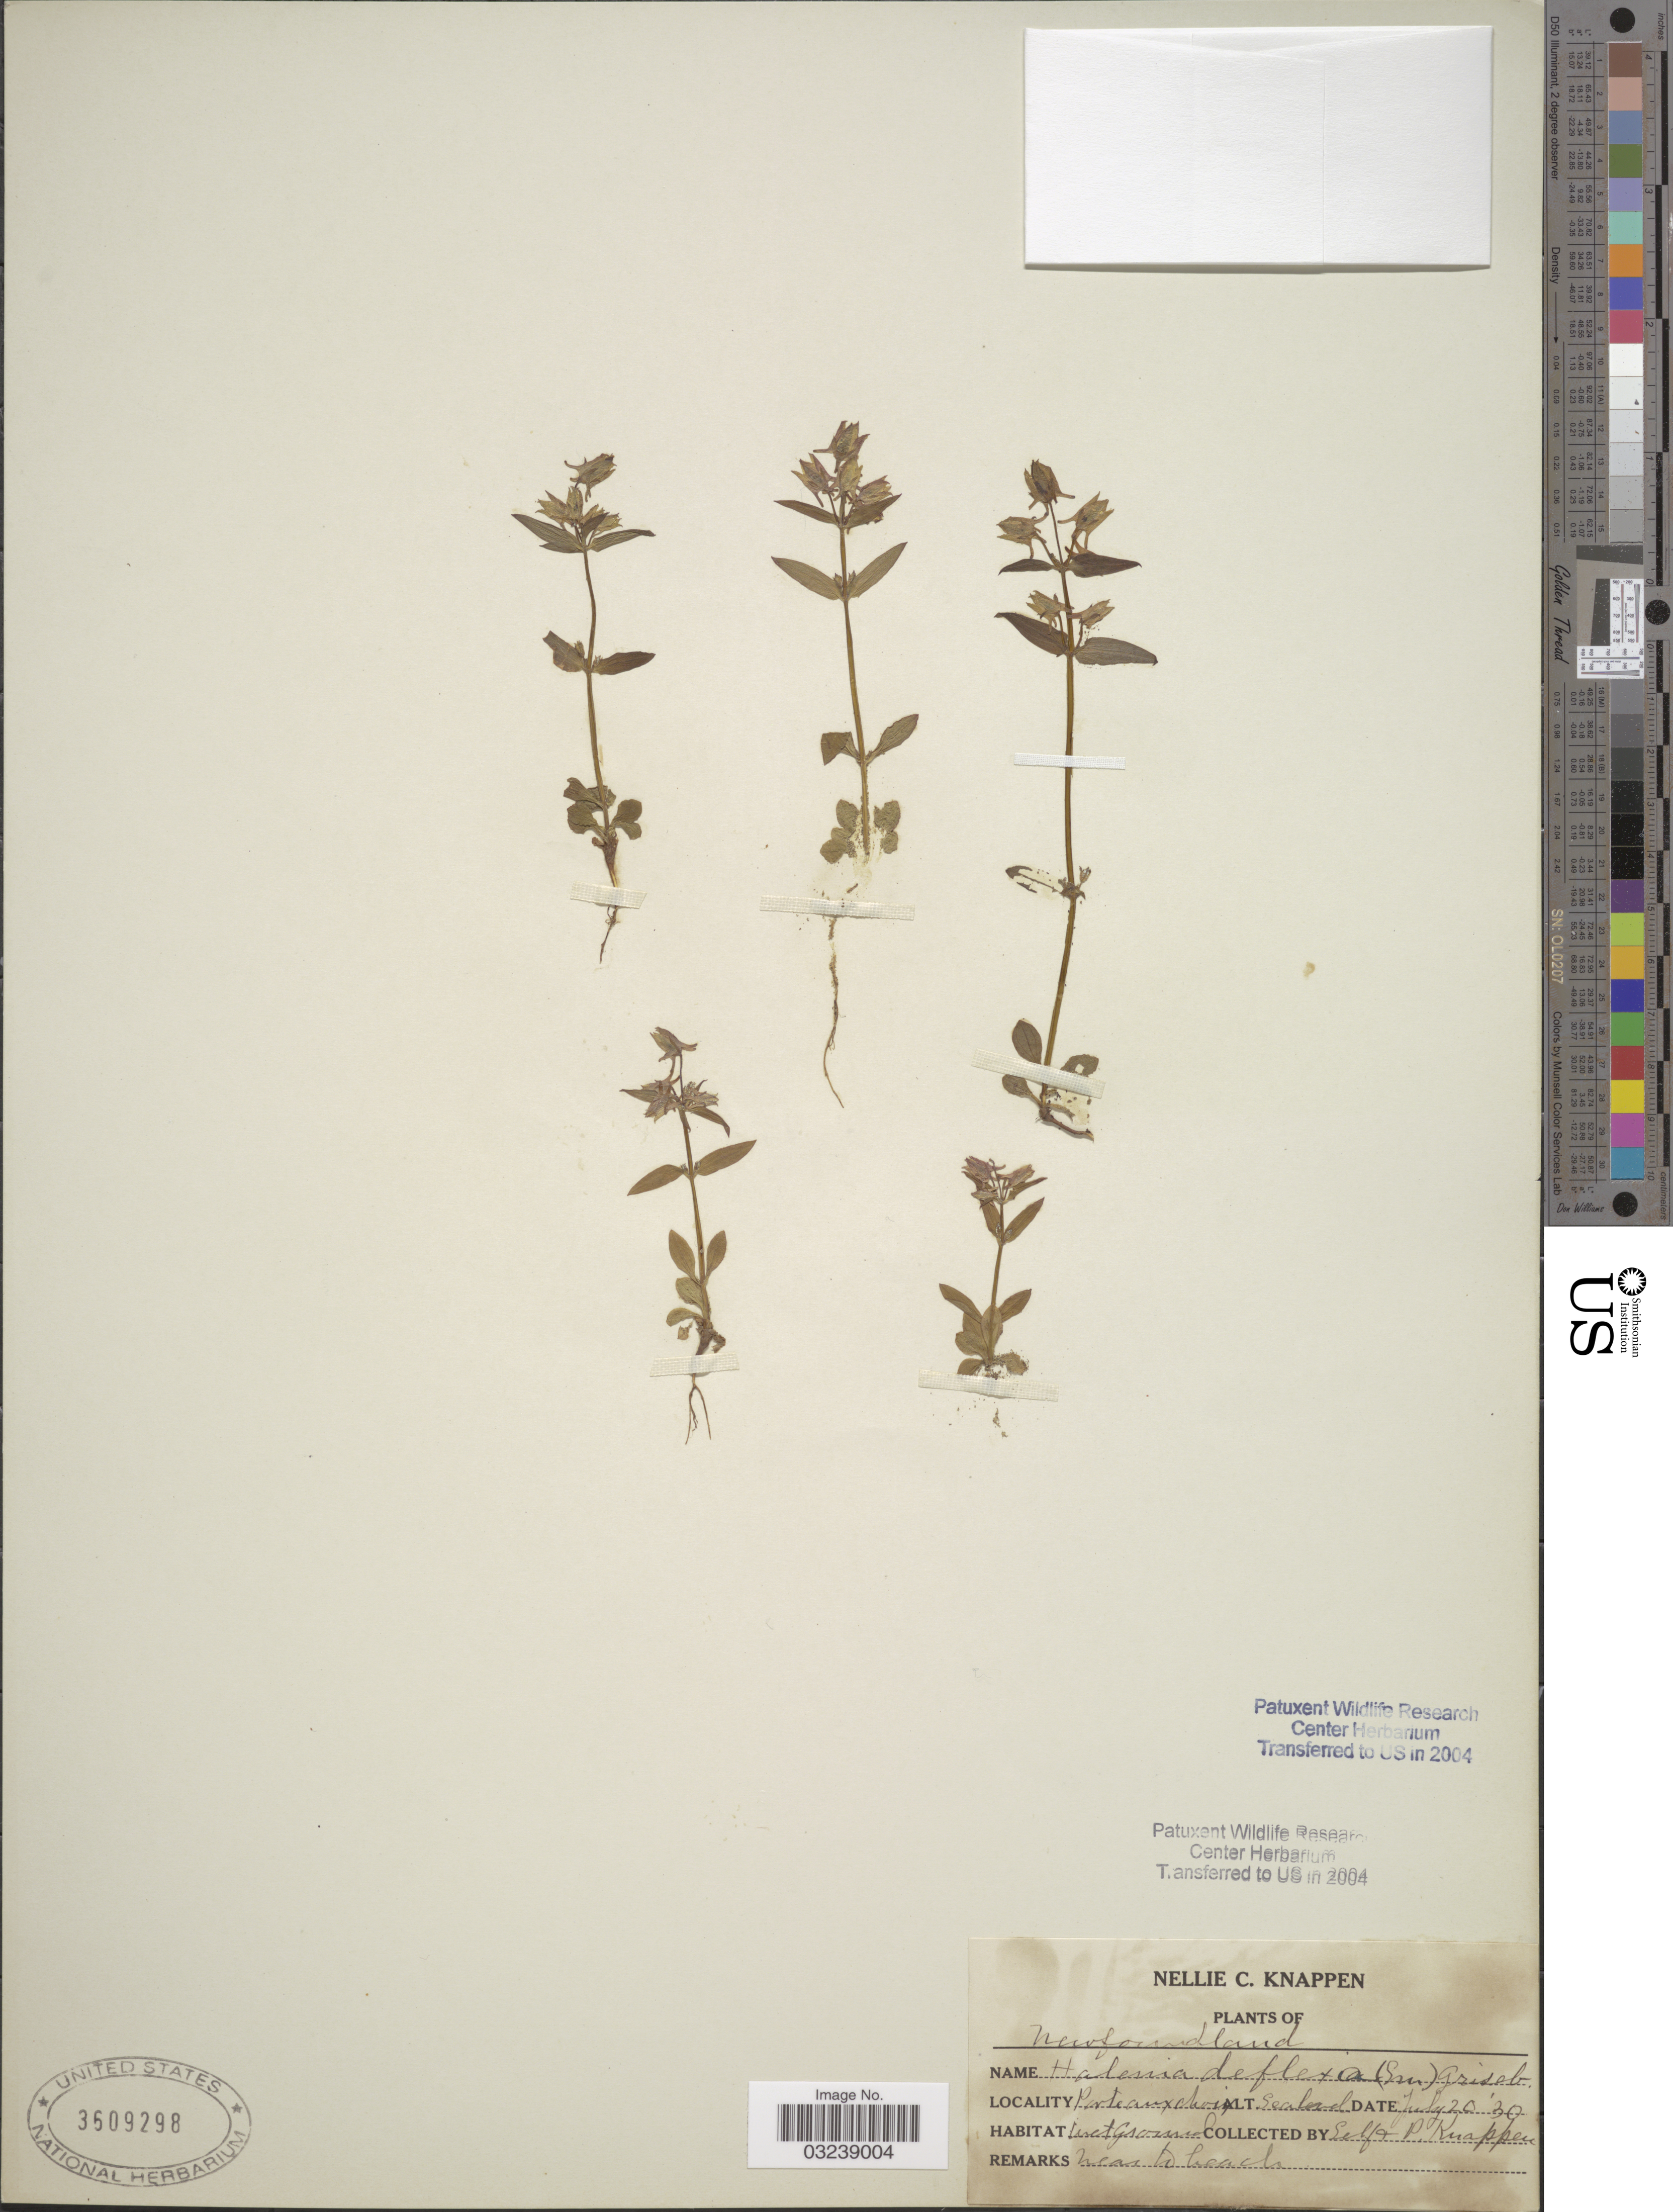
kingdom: Plantae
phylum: Tracheophyta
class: Magnoliopsida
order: Gentianales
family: Gentianaceae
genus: Halenia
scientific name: Halenia deflexa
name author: (Sm.) Griseb.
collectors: N. Knappen & P. Knappen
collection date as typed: Transcribed d/m/y: 20/7/30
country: Canada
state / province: Newfoundland and Labrador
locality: Porte aux choix.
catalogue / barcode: US 3609298